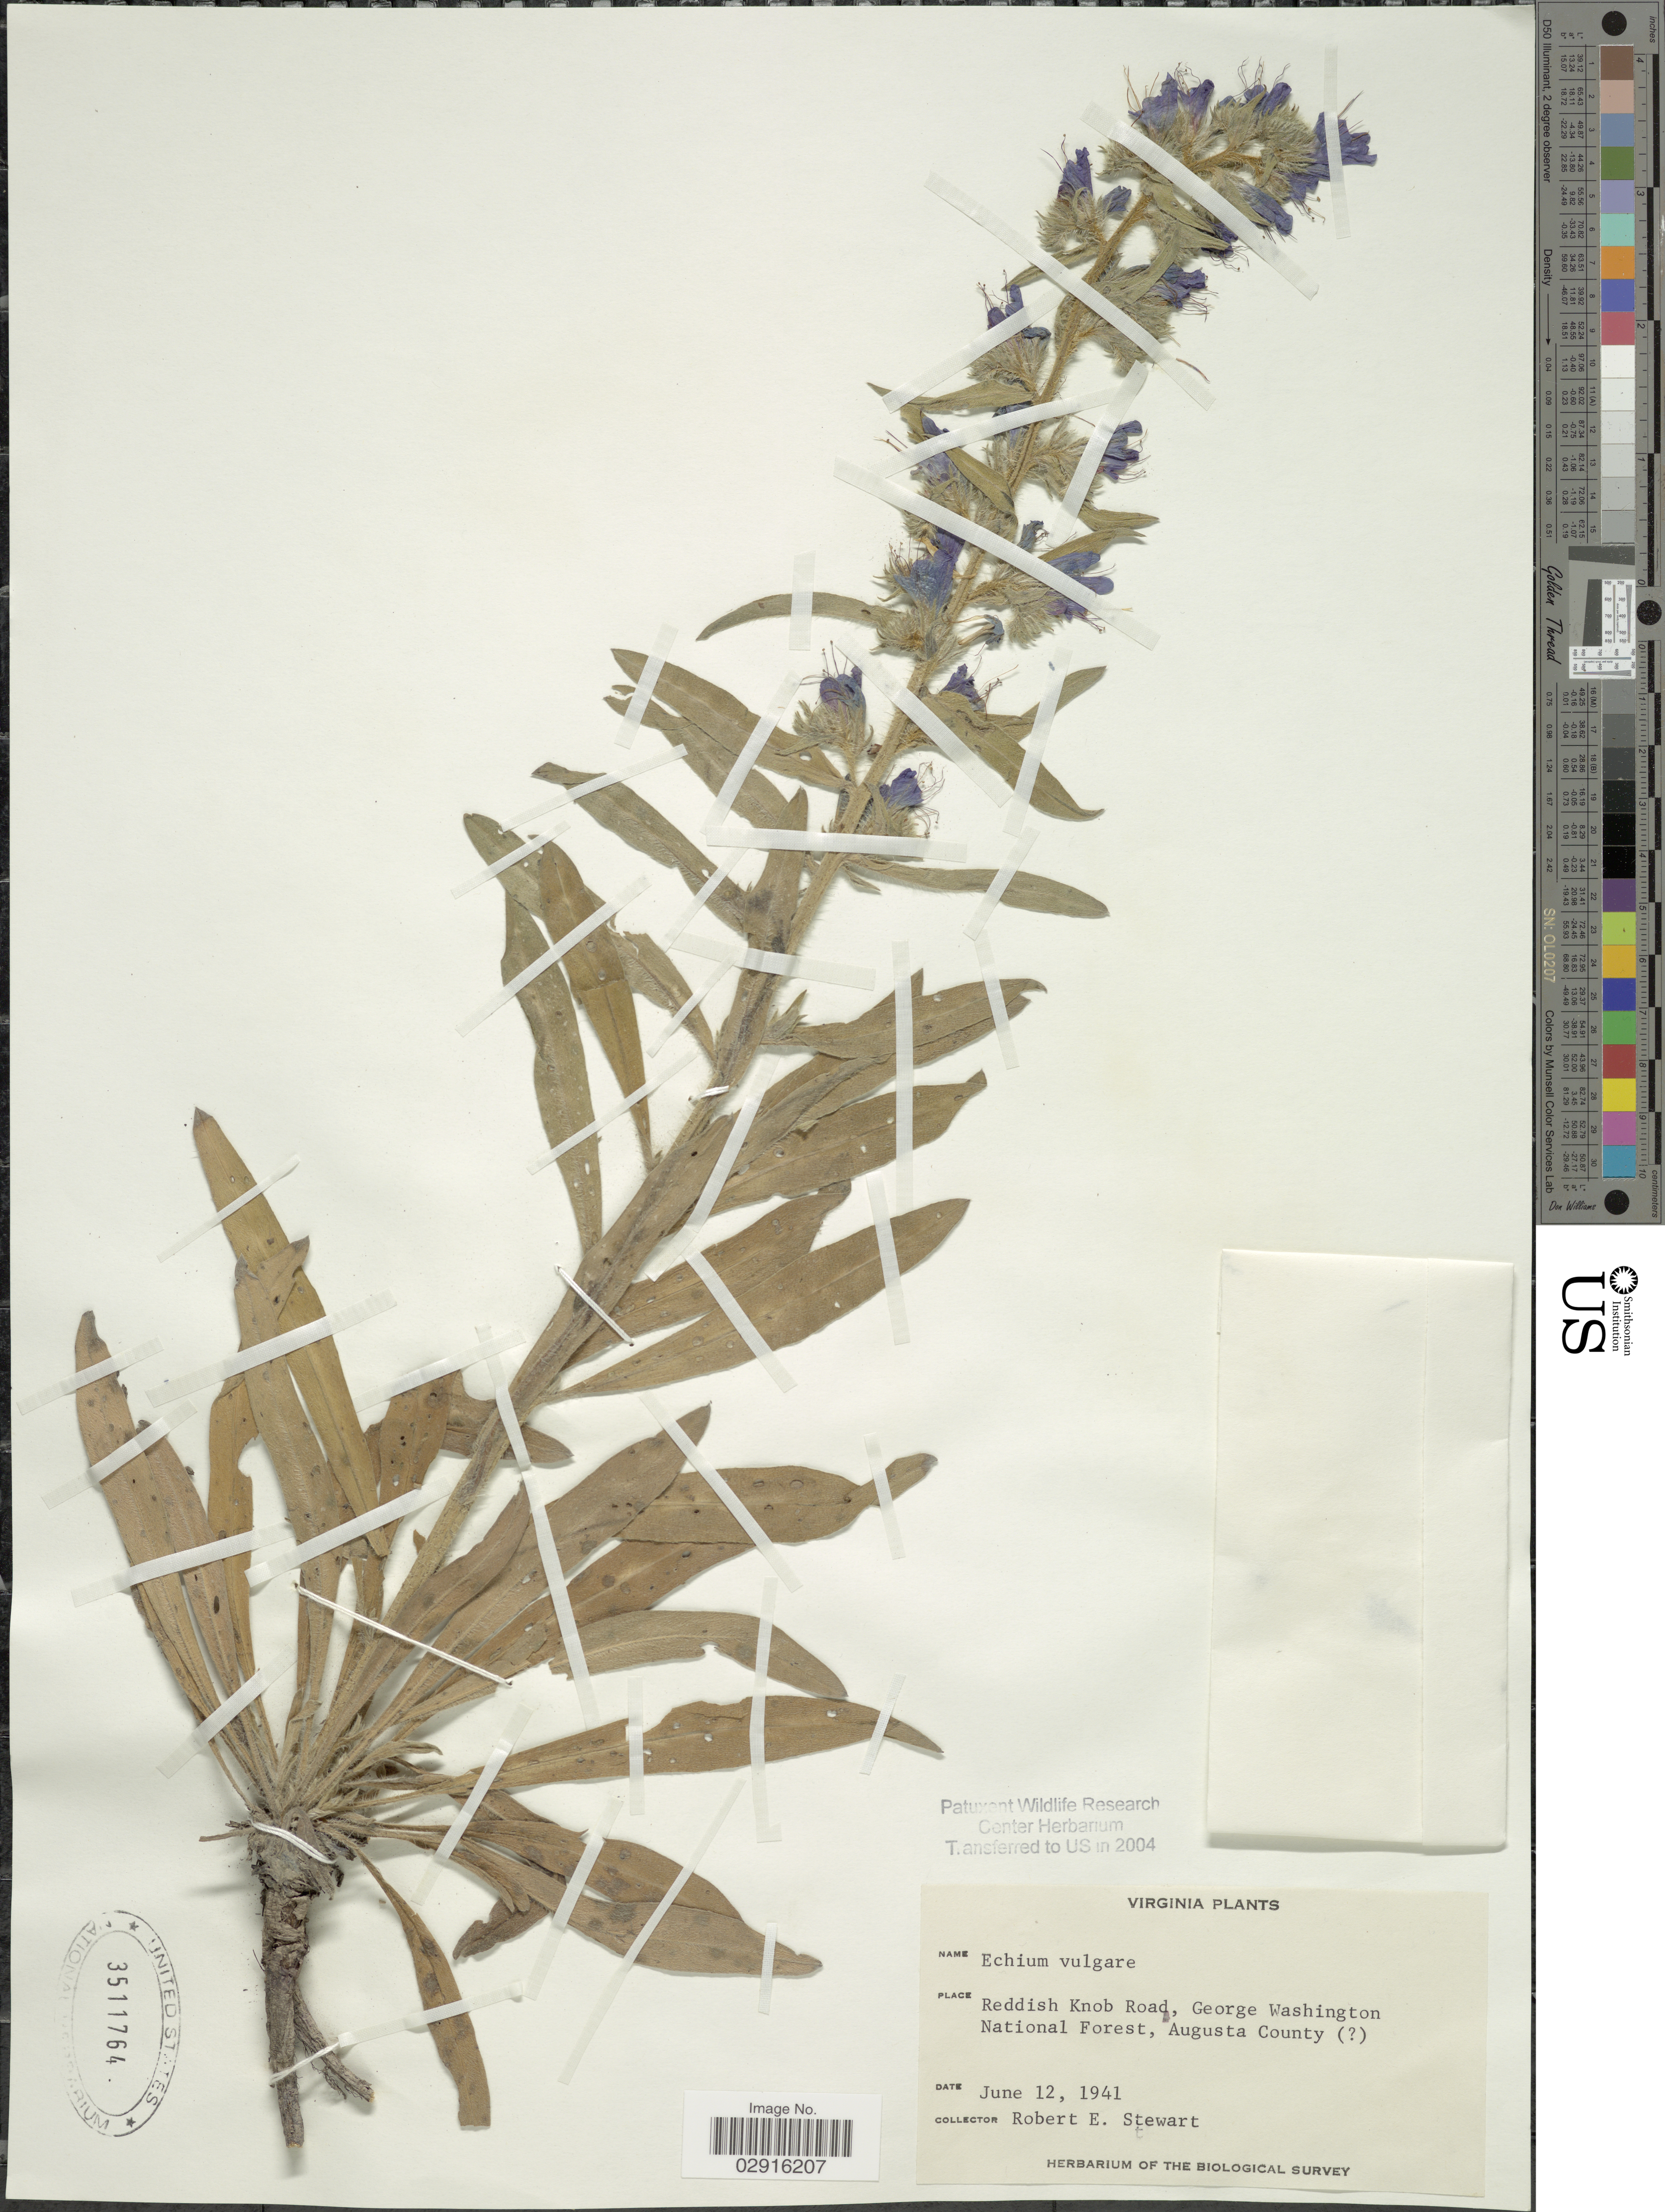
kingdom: Plantae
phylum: Tracheophyta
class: Magnoliopsida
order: Boraginales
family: Boraginaceae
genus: Echium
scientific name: Echium vulgare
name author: L.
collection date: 1941-06-12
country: United States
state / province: Virginia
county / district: Augusta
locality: Reddish Knob Road, George Washington National Forest, Augusta County ( [unsure placement]).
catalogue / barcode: US 3511764